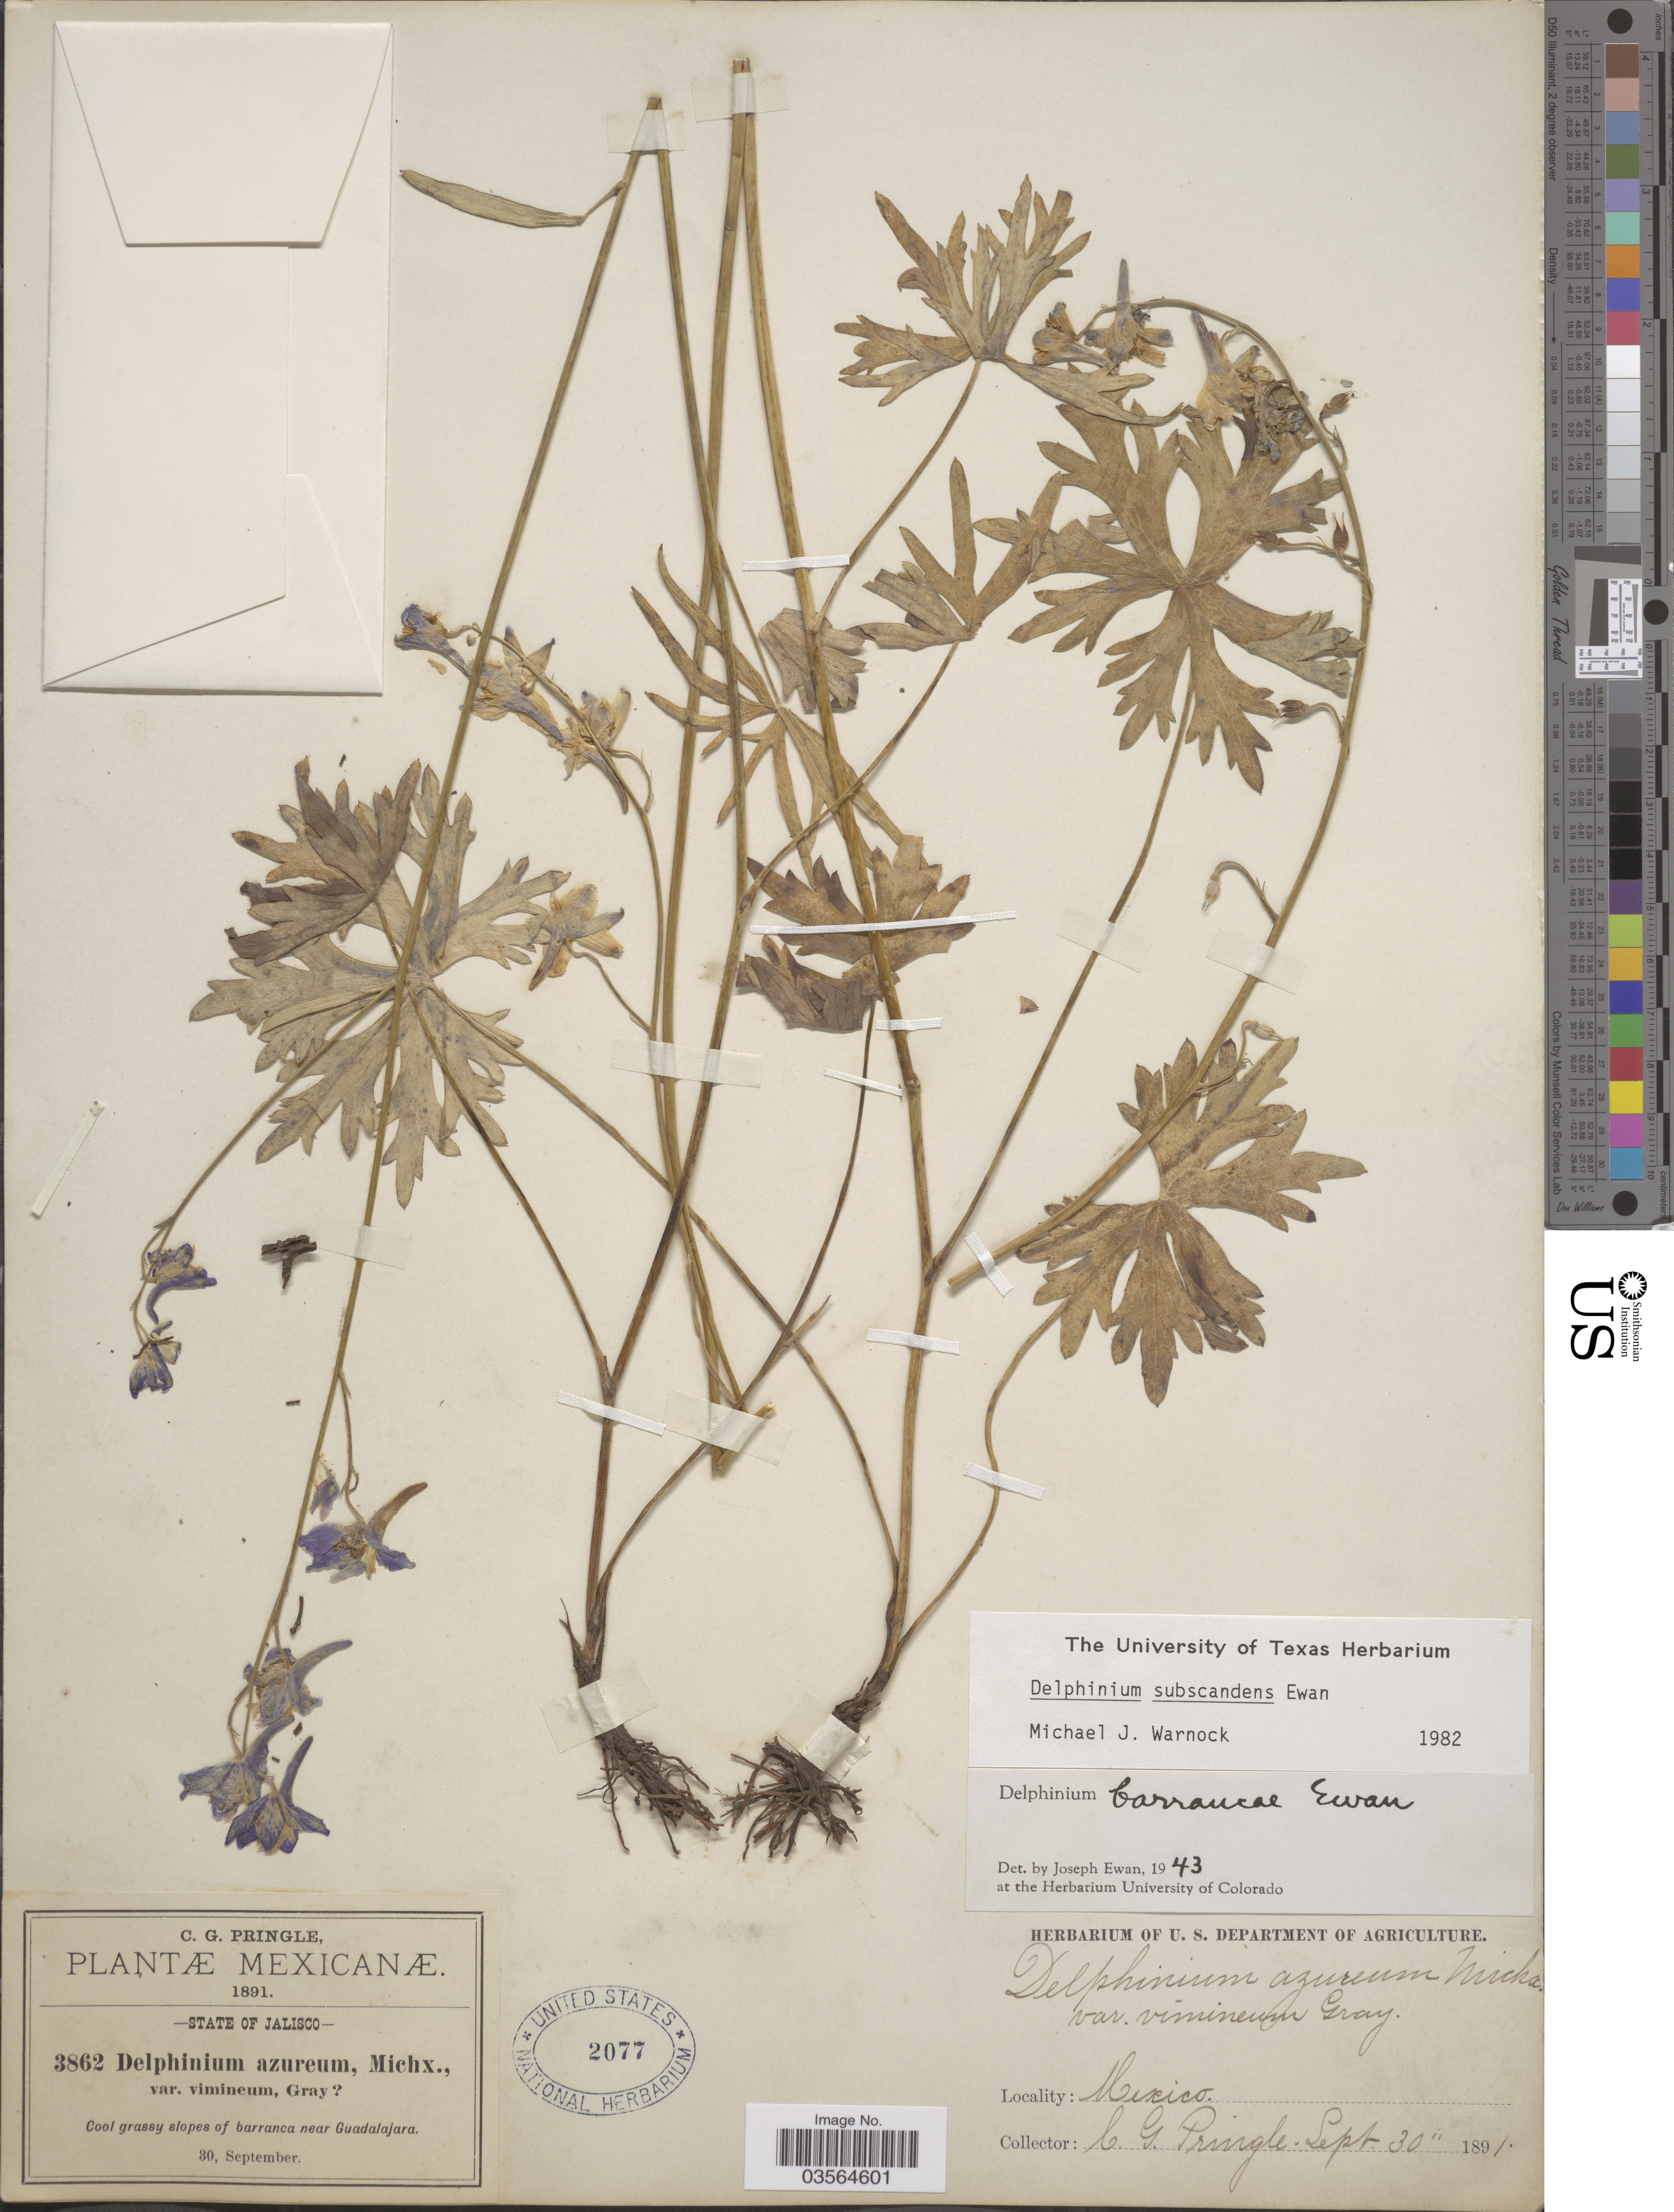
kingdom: Plantae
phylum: Tracheophyta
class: Magnoliopsida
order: Ranunculales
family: Ranunculaceae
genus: Delphinium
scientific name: Delphinium subscandens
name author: Ewan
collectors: C. G. Pringle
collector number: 3862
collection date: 1891-09-30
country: Mexico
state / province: Jalisco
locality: Cool grassy slopes of barranca near Guadalajara.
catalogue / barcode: US 2077